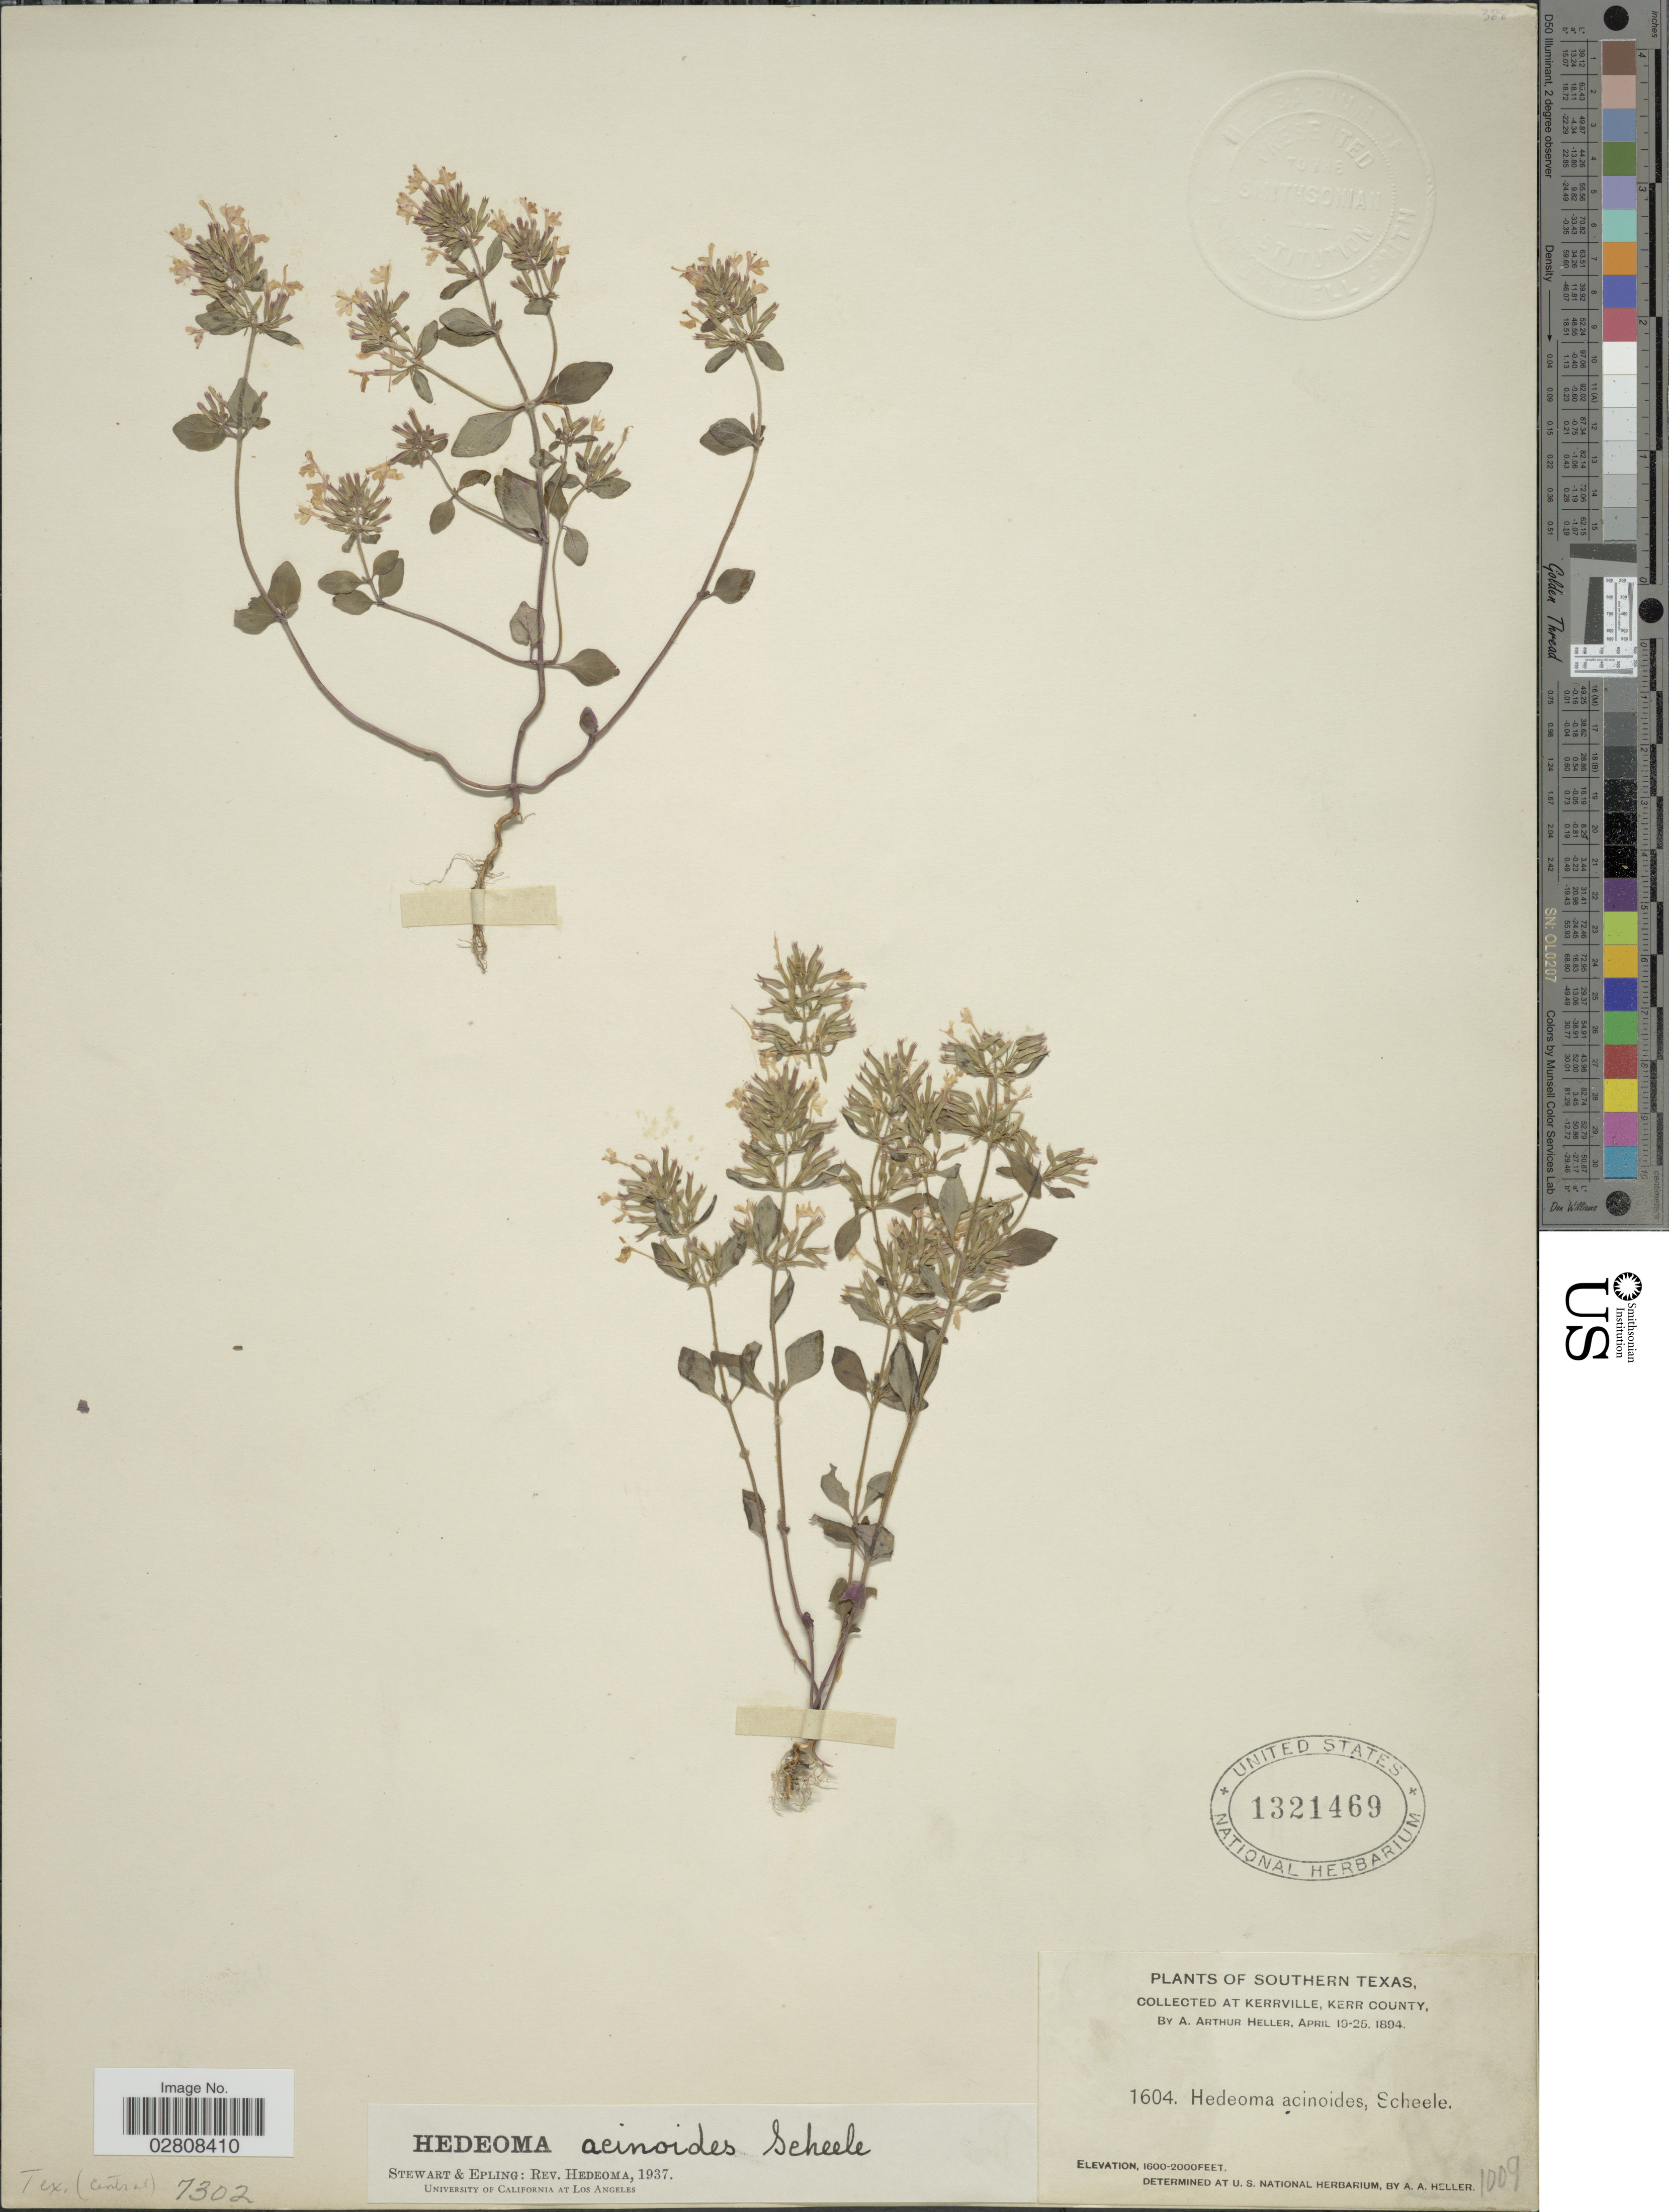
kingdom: Plantae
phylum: Tracheophyta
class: Magnoliopsida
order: Lamiales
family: Lamiaceae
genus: Hedeoma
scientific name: Hedeoma acinoides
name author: Scheele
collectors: A. A. Heller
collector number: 1604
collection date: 1894-04-19/1894-04-25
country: United States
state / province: Texas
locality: Southern Texas. Kerrville, Kerr County.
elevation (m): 488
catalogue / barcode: US 1321469